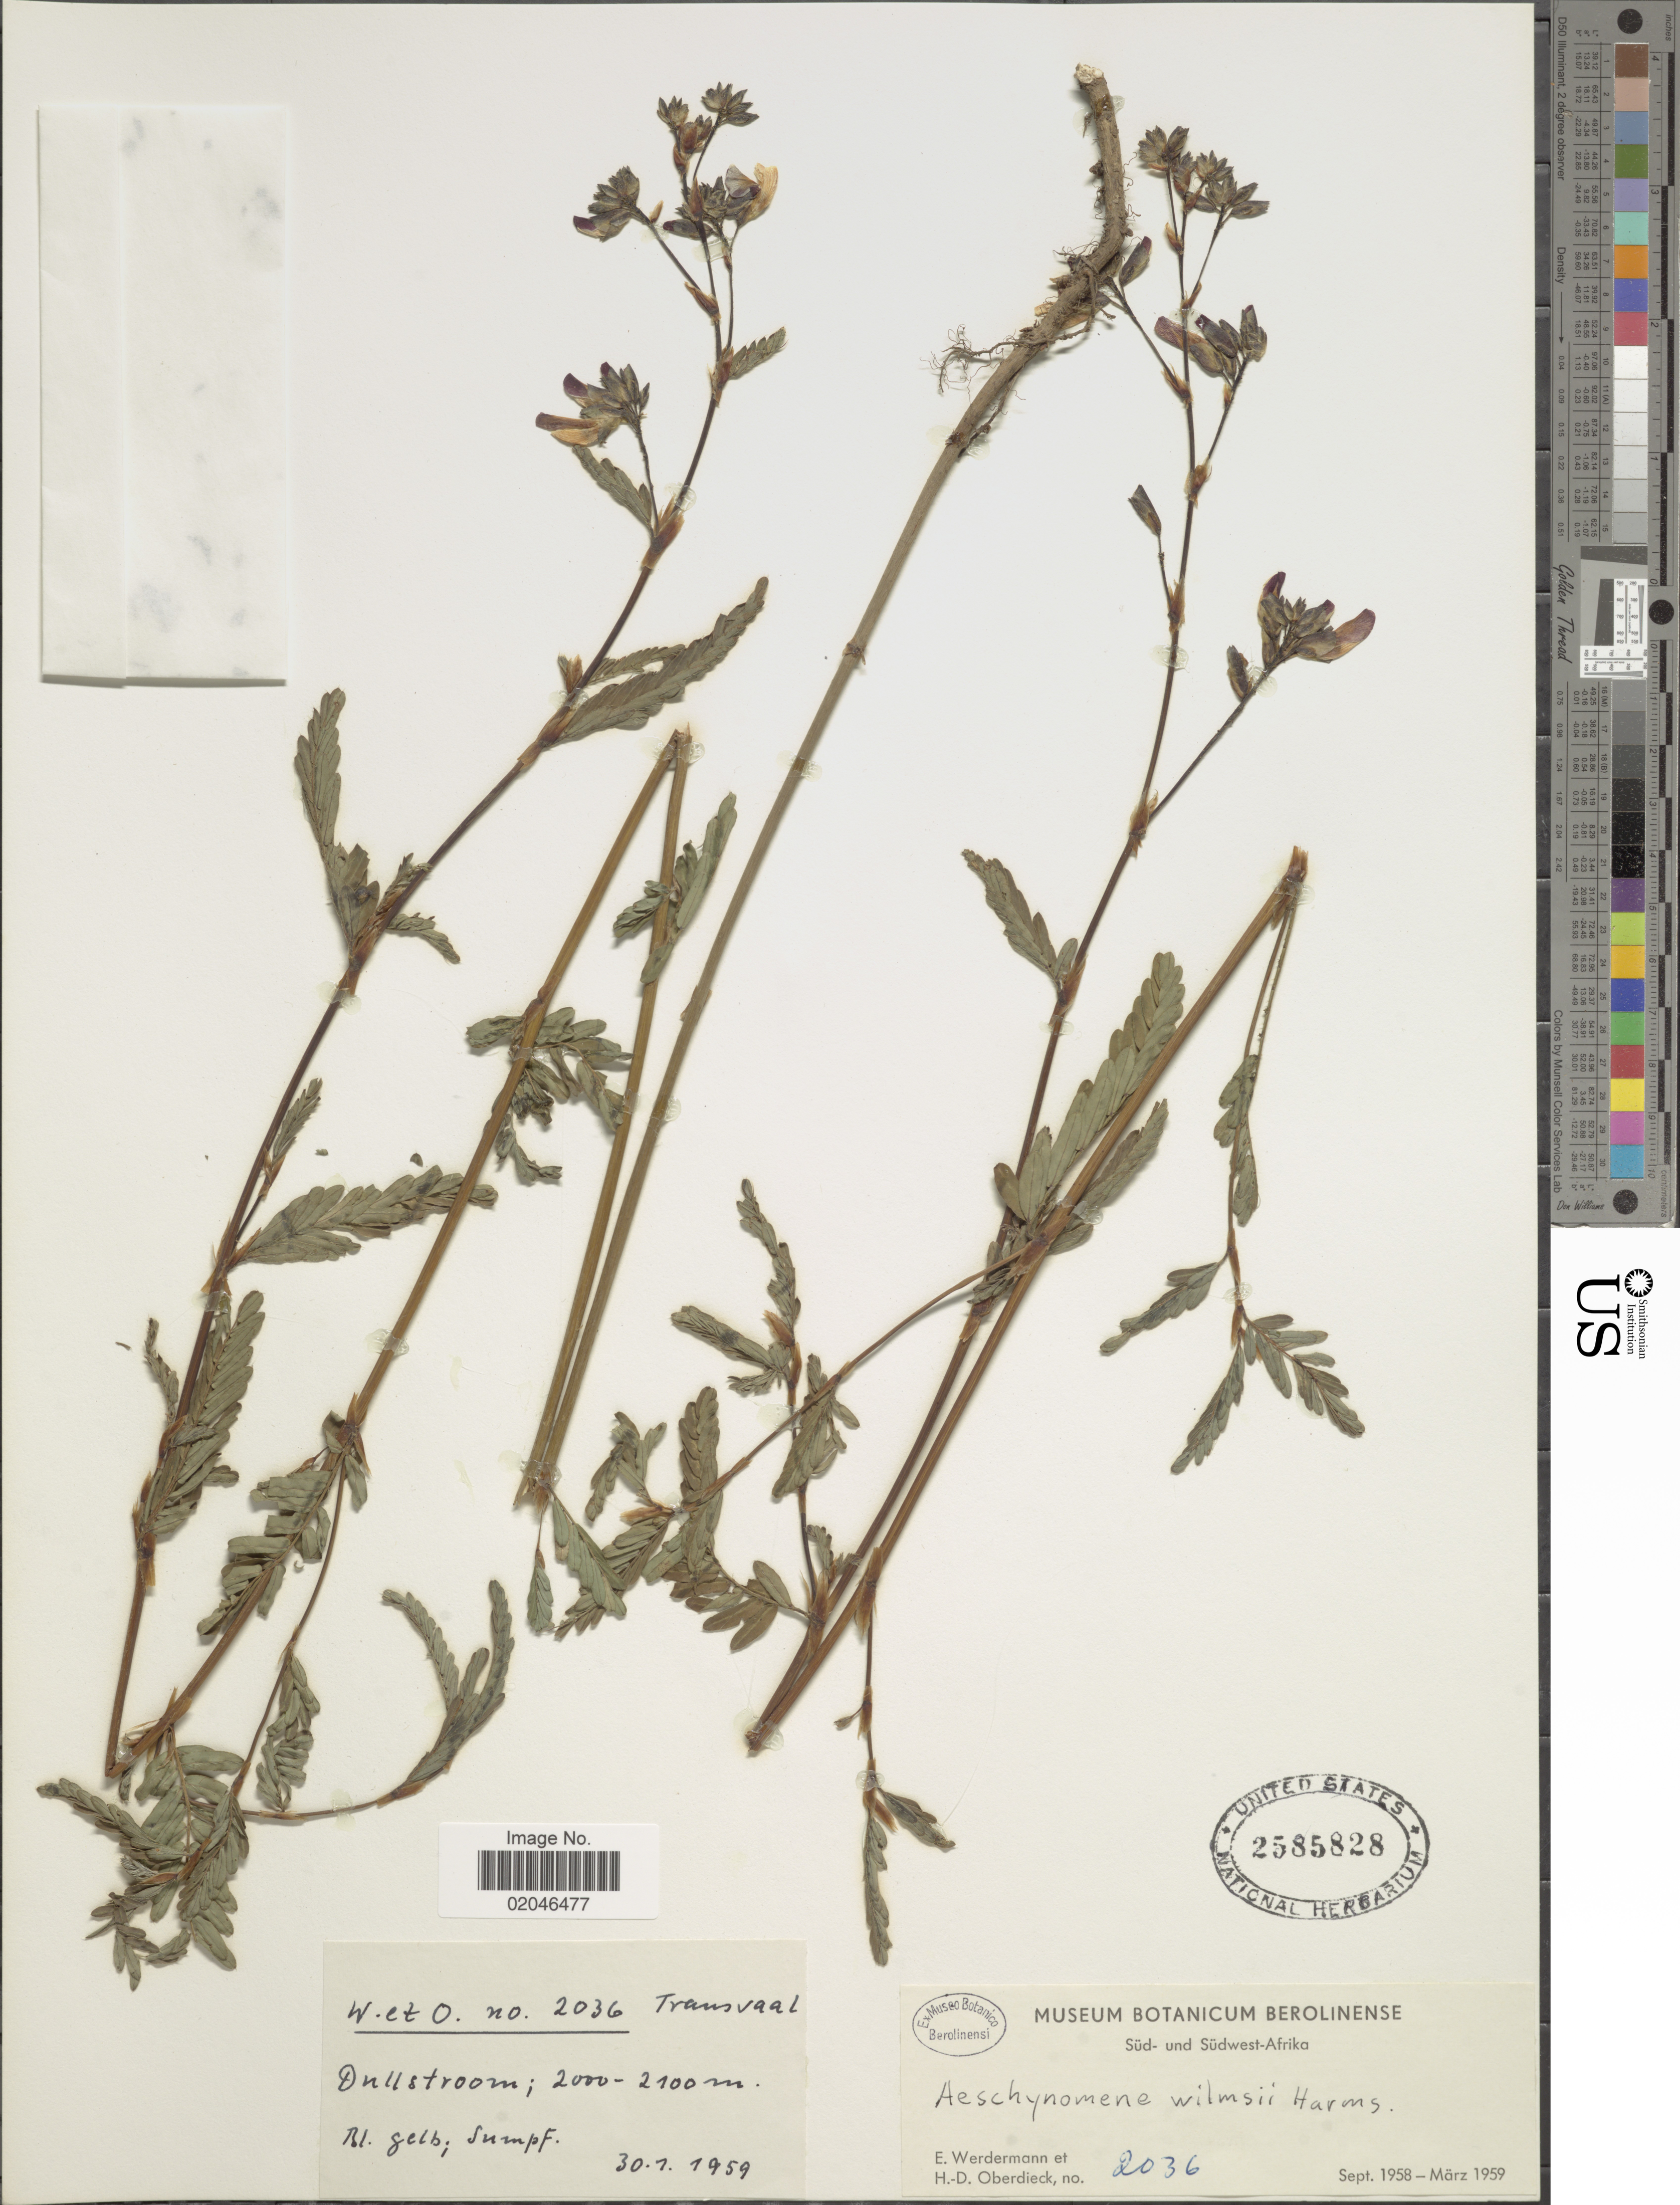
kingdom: Plantae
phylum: Tracheophyta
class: Magnoliopsida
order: Fabales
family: Fabaceae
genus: Aeschynomene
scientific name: Aeschynomene wilmsii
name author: Harms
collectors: E. Werdermann & H. Oberdieck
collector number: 2036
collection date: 1959-01-30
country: South Africa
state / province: Mpumalanga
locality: Transvaal. Dullstroom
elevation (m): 2000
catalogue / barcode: US 2585828